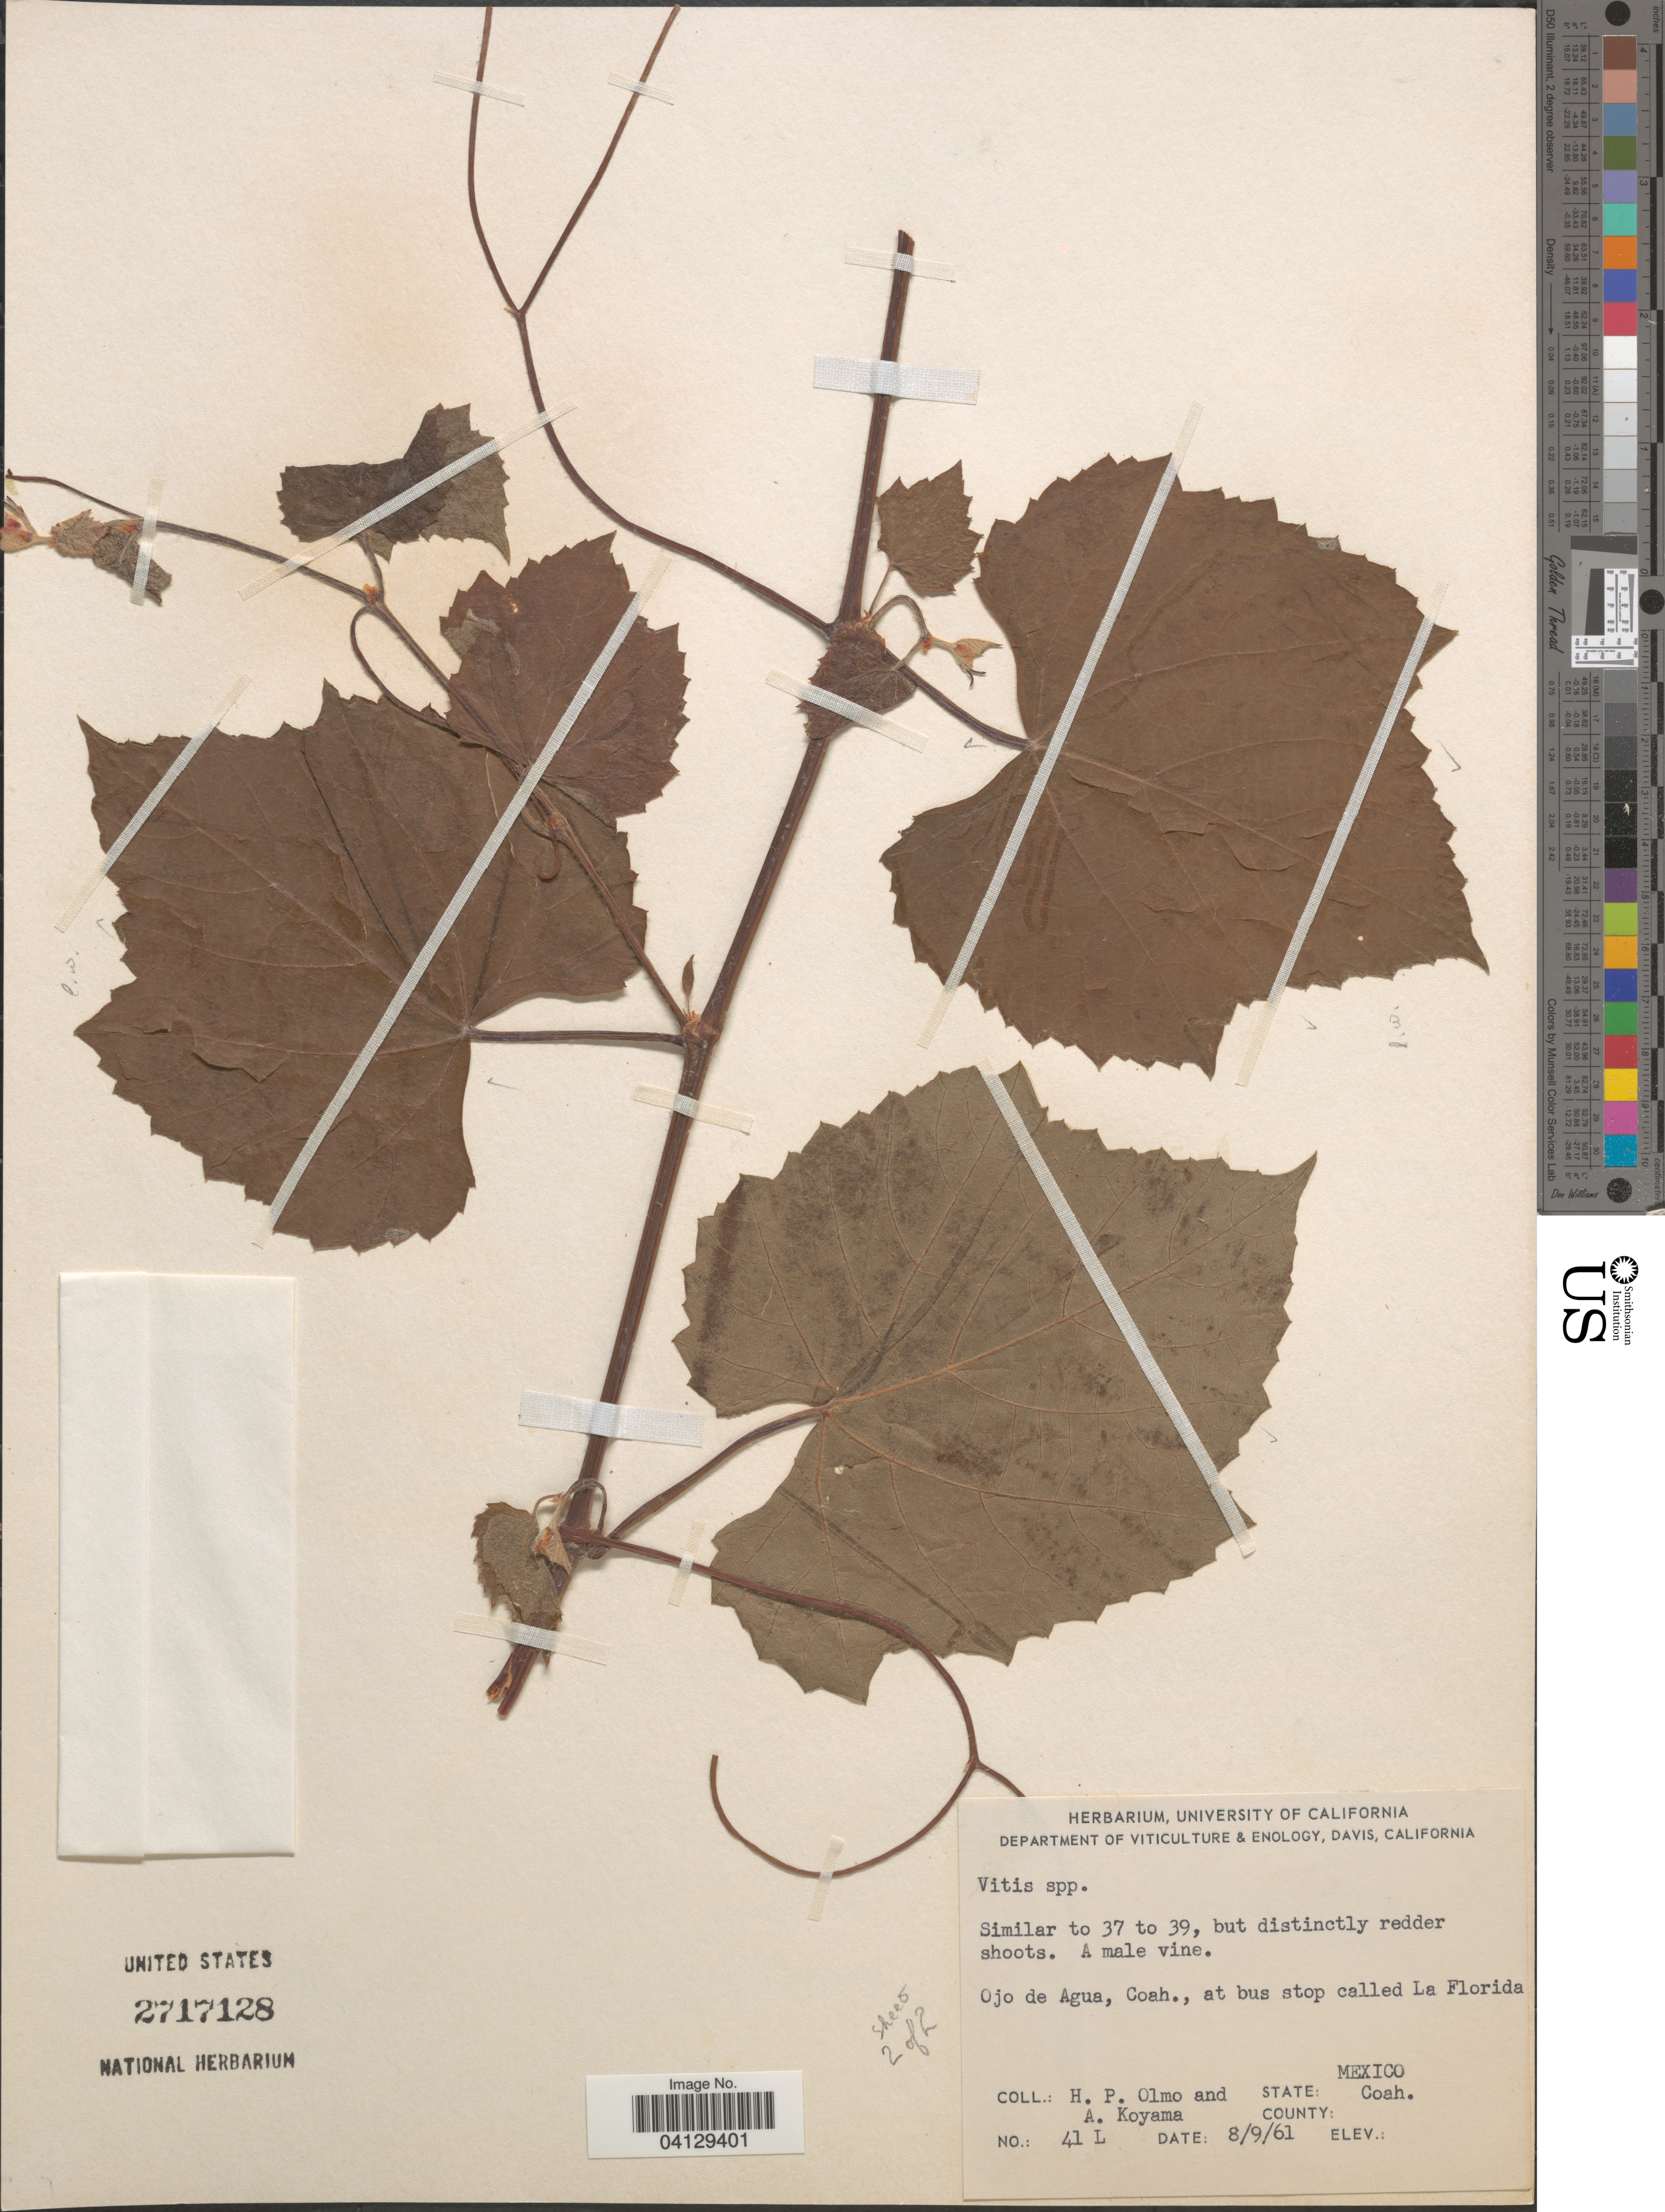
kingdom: Plantae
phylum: Tracheophyta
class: Magnoliopsida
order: Vitales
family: Vitaceae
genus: Vitis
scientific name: Vitis sp.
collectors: H. Olmo & A. Koyama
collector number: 41L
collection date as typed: Transcribed d/m/y: 9/8/61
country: Mexico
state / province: Coahuila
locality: Ojo de Agua, at bus stop called La Florida.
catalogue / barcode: US 2717128